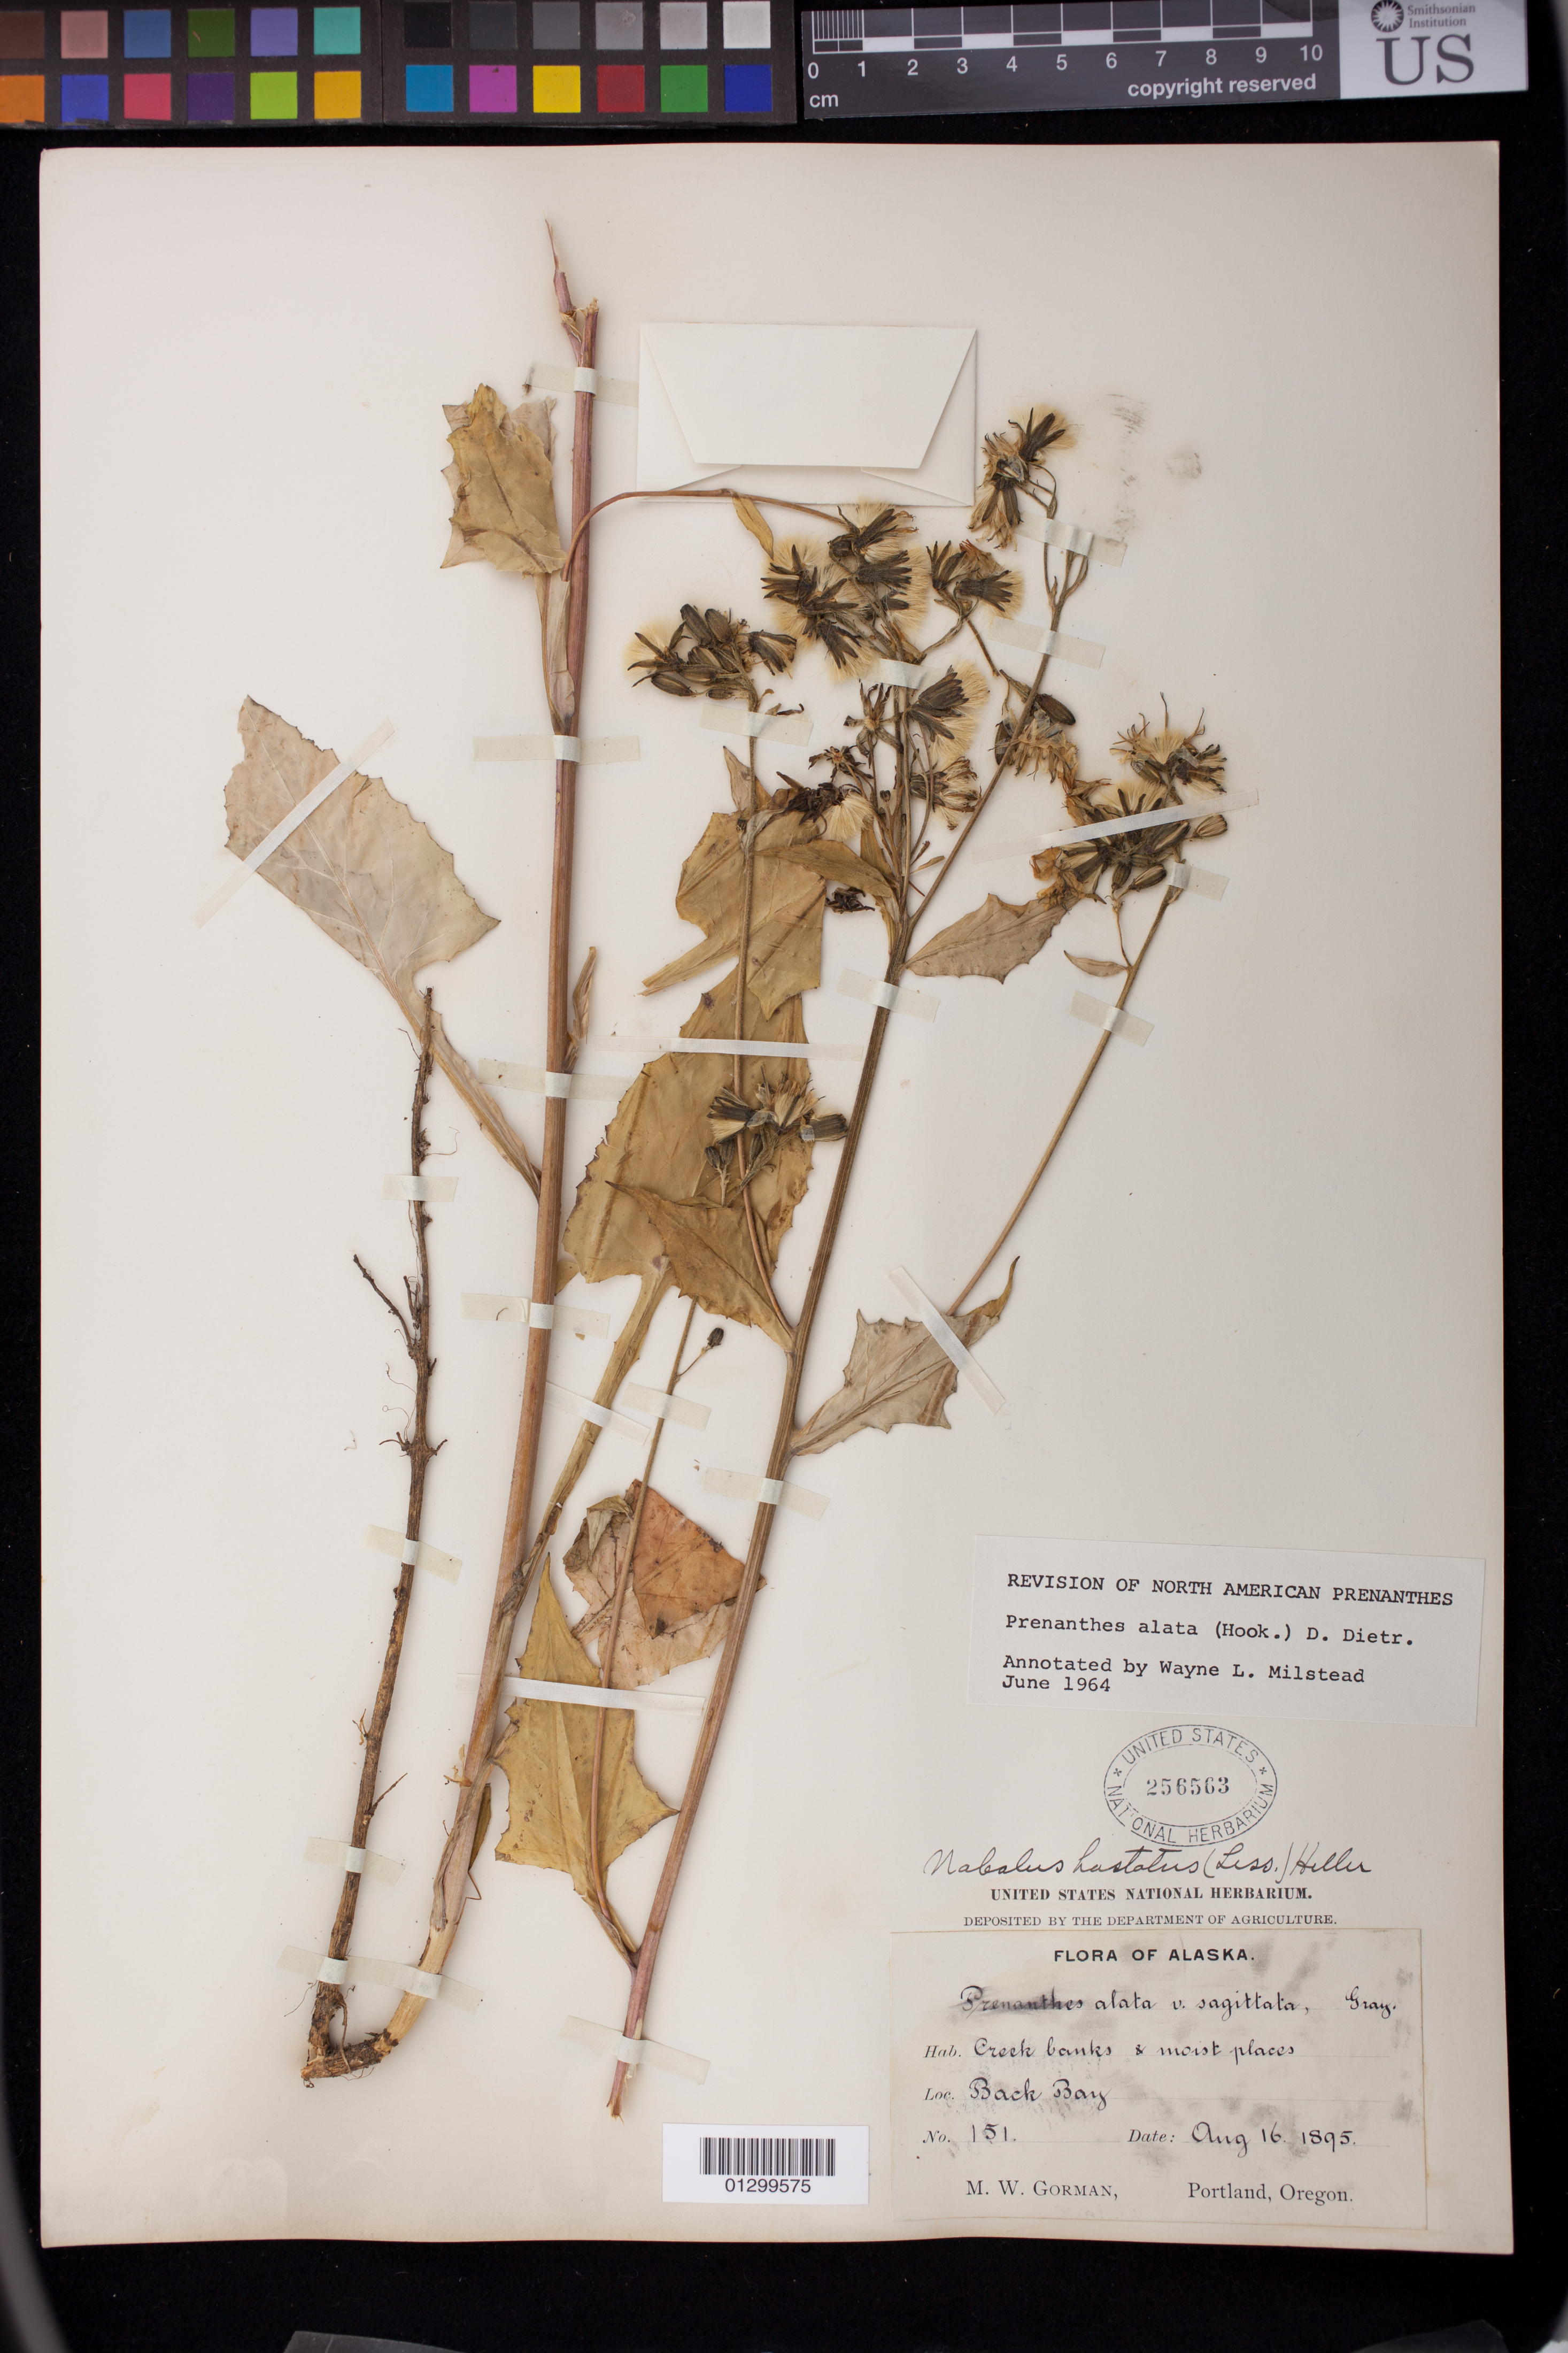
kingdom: Plantae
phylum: Tracheophyta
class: Magnoliopsida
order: Asterales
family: Asteraceae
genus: Nabalus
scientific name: Nabalus alatus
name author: Hook.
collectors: M. W. Gorman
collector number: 151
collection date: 1895-08-16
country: United States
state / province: Alaska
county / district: Kodiak Island Borough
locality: Back Bay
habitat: Creek banks and moist places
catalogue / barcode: US 256563